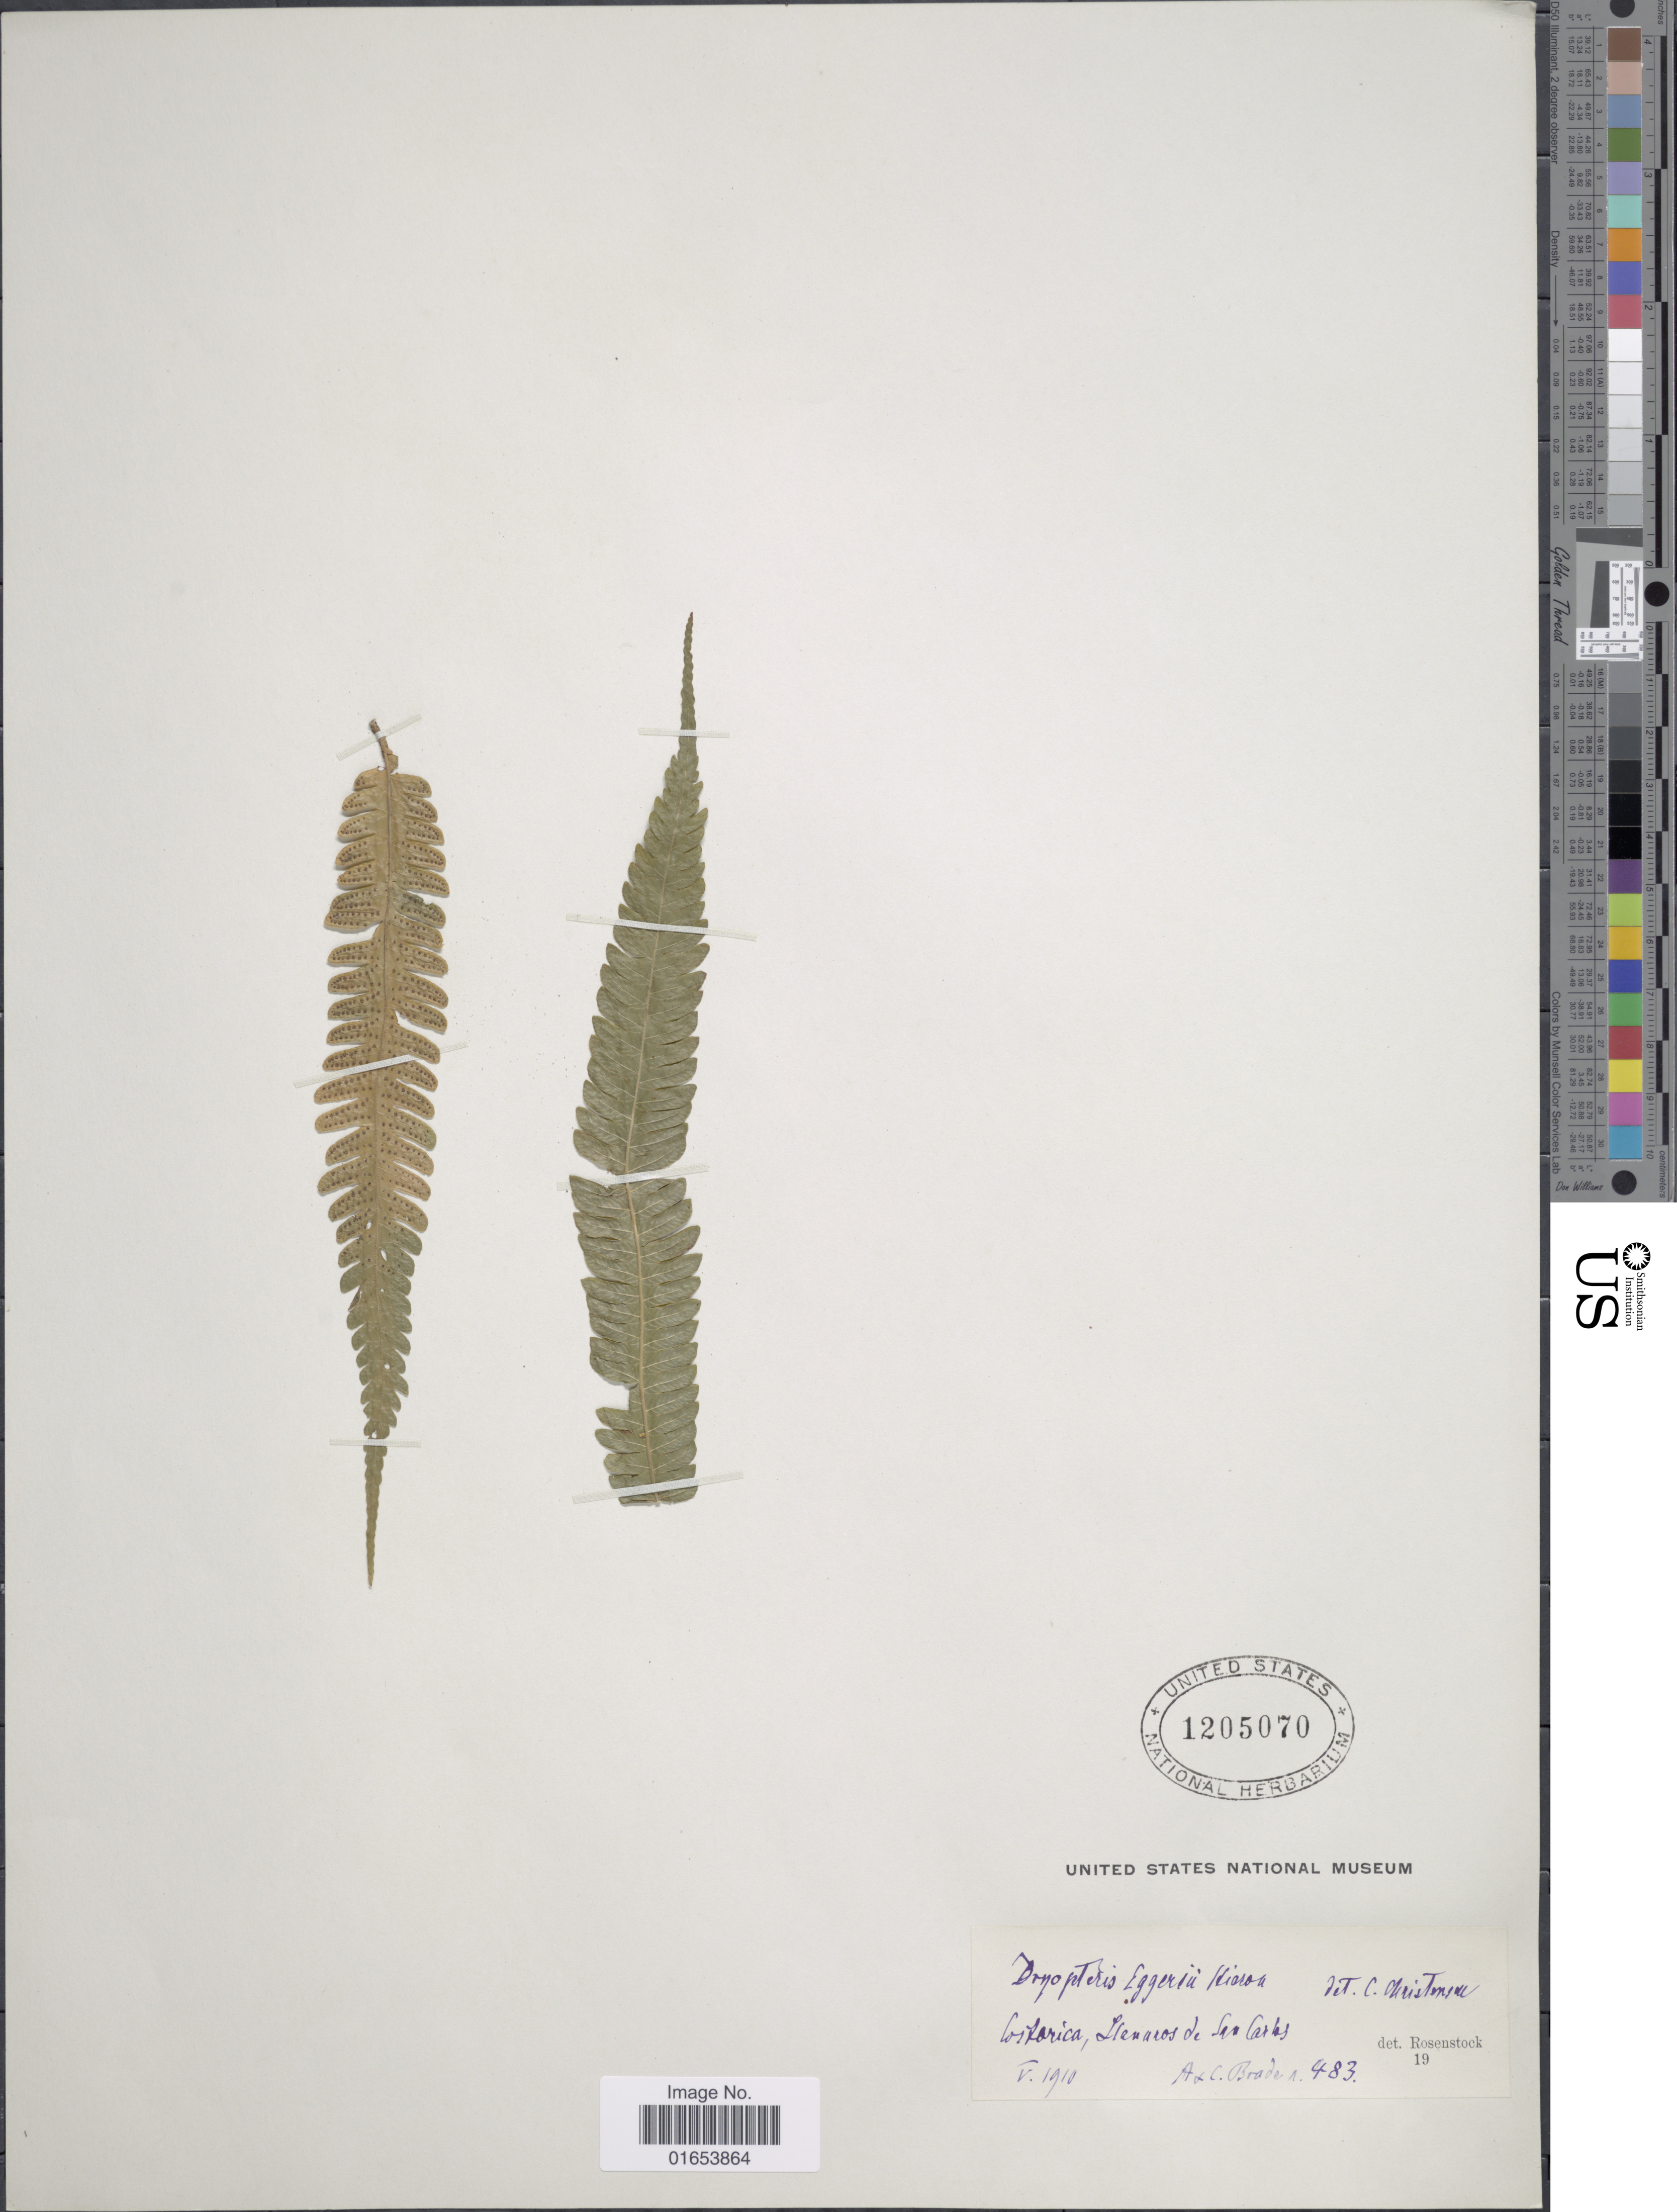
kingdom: Plantae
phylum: Tracheophyta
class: Polypodiopsida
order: Polypodiales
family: Thelypteridaceae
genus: Goniopteris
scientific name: Goniopteris eggersii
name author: (Hieron.) Alston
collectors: A. Brade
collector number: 483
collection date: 1910-05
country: Costa Rica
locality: Costa Rica, Llenaros de San Carlos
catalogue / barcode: US 1205070